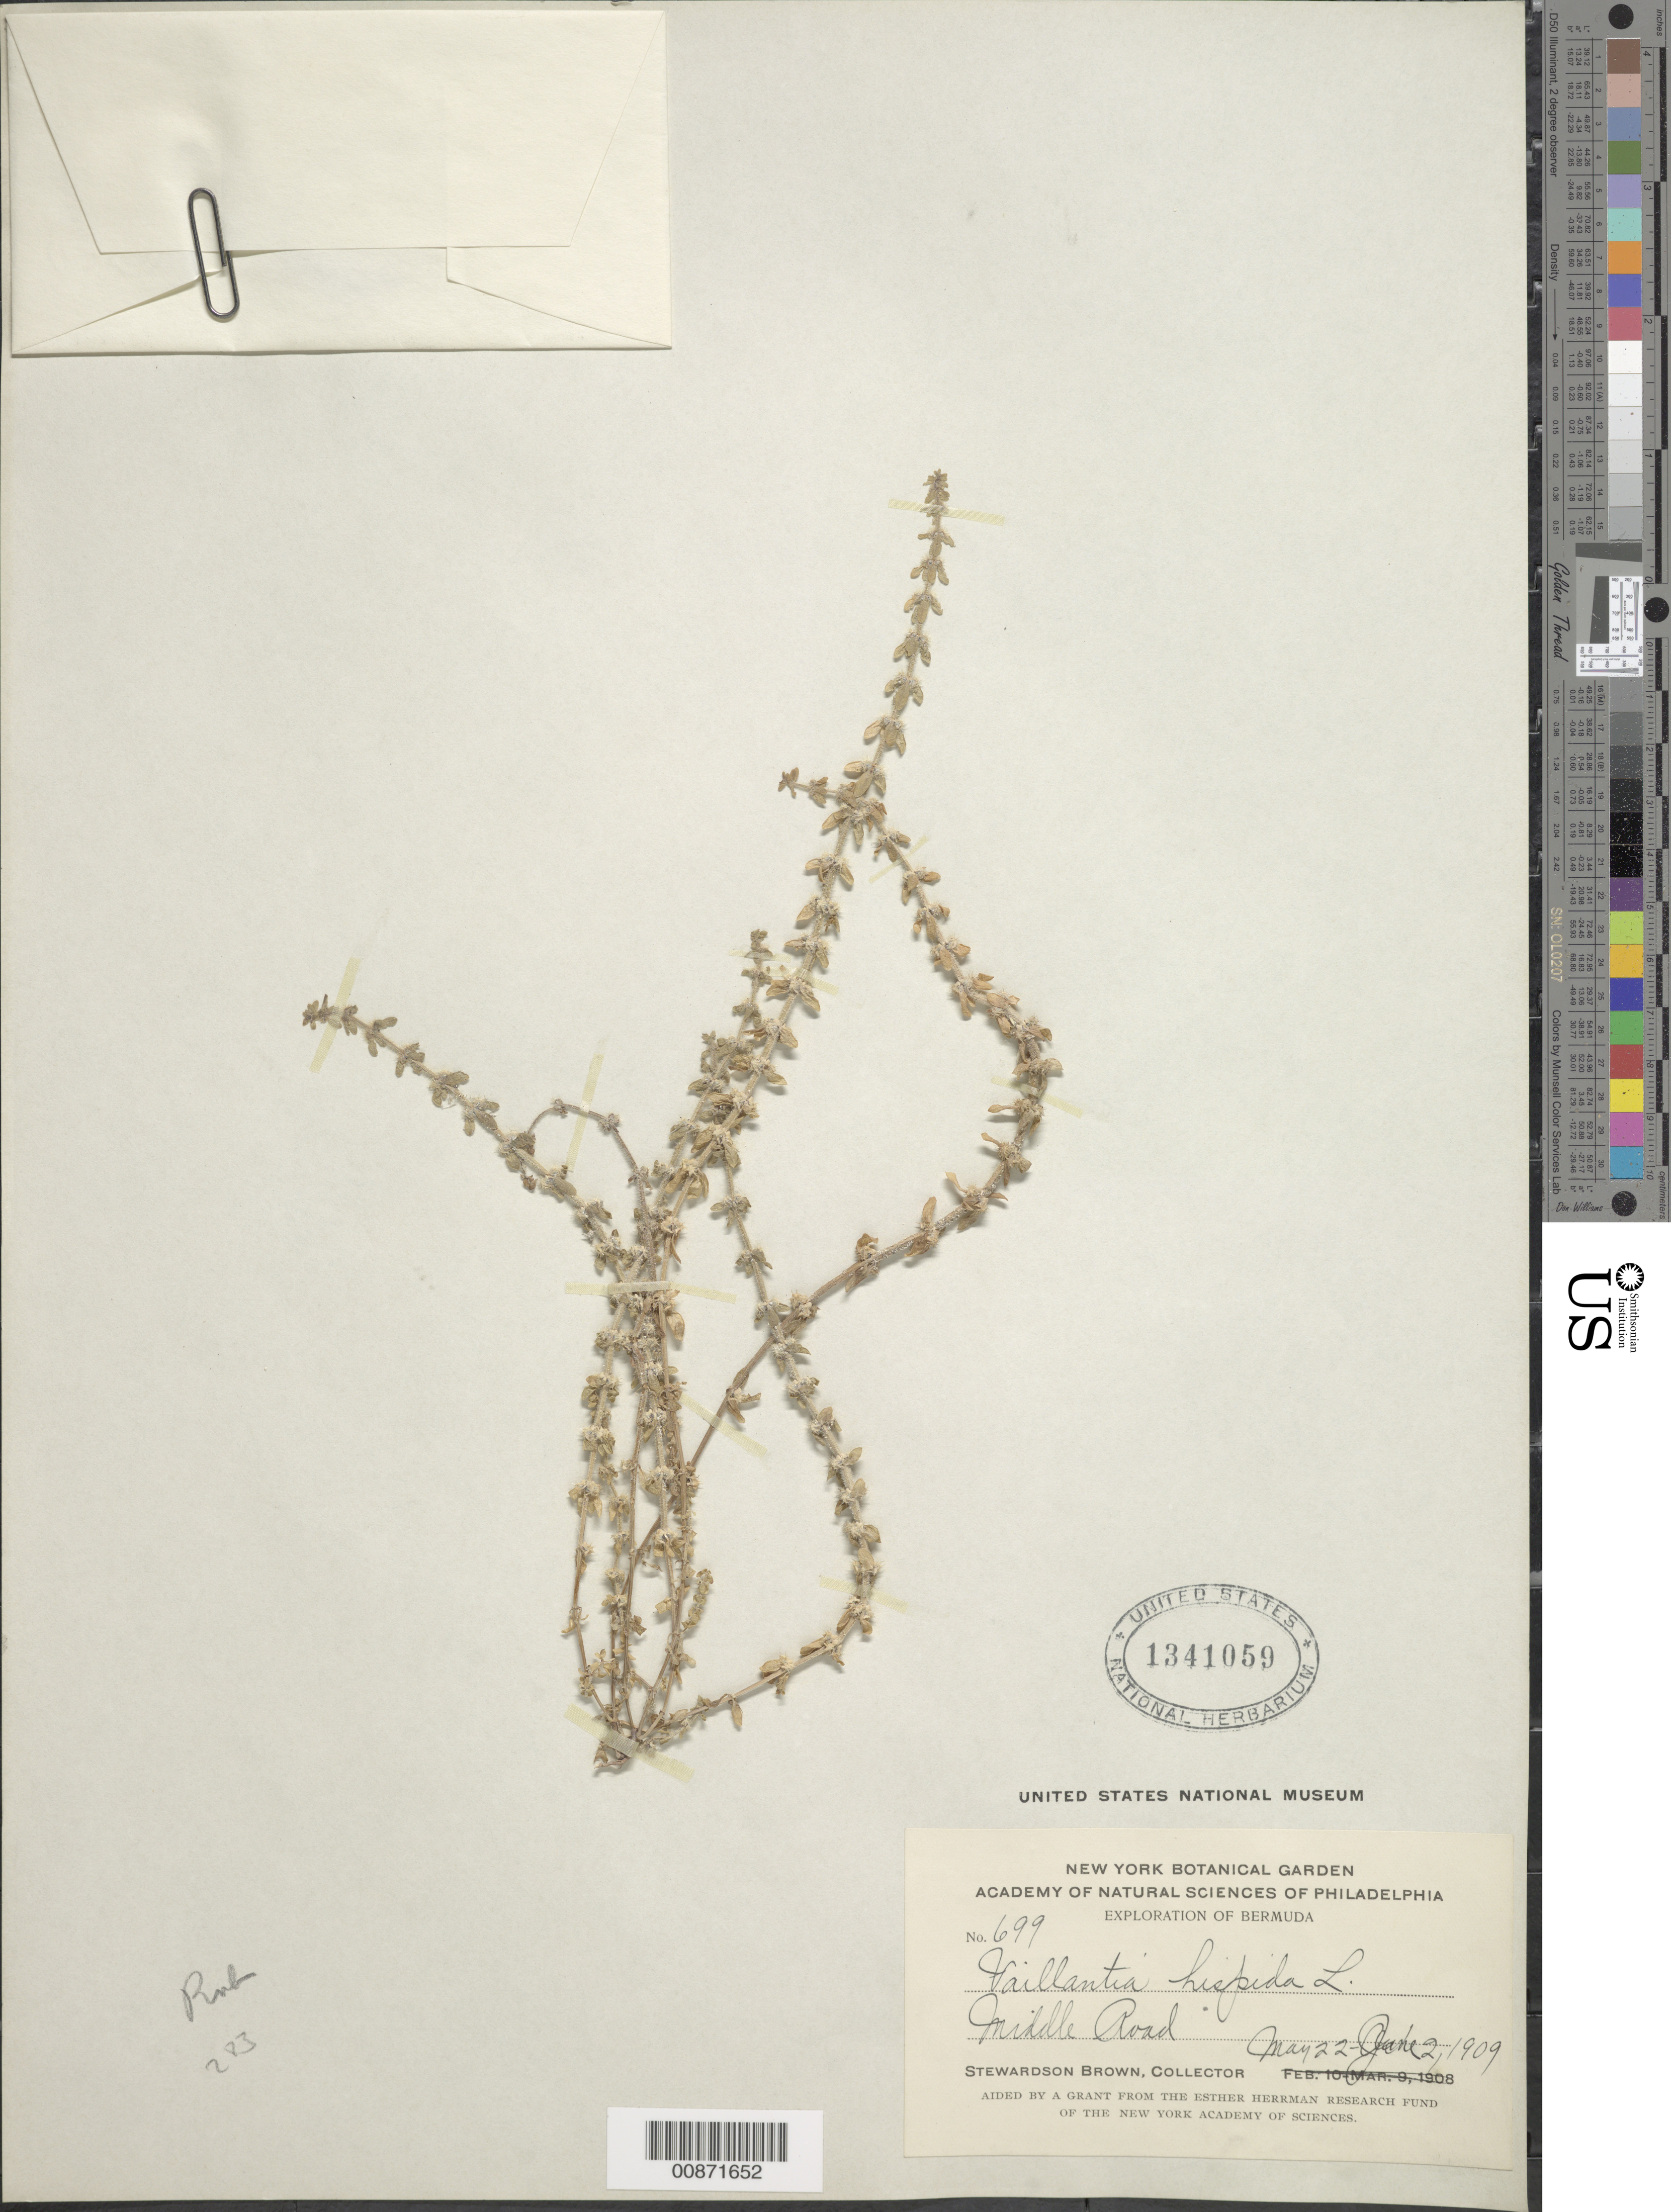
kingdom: Plantae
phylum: Tracheophyta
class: Magnoliopsida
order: Gentianales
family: Rubiaceae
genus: Valantia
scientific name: Valantia hispida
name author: L.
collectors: S. Brown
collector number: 699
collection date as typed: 22 May 1909 to 02 Jun 1909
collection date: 1909-05-22/1909-06-02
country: Bermuda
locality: Middle Road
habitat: Along road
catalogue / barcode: US 1341059